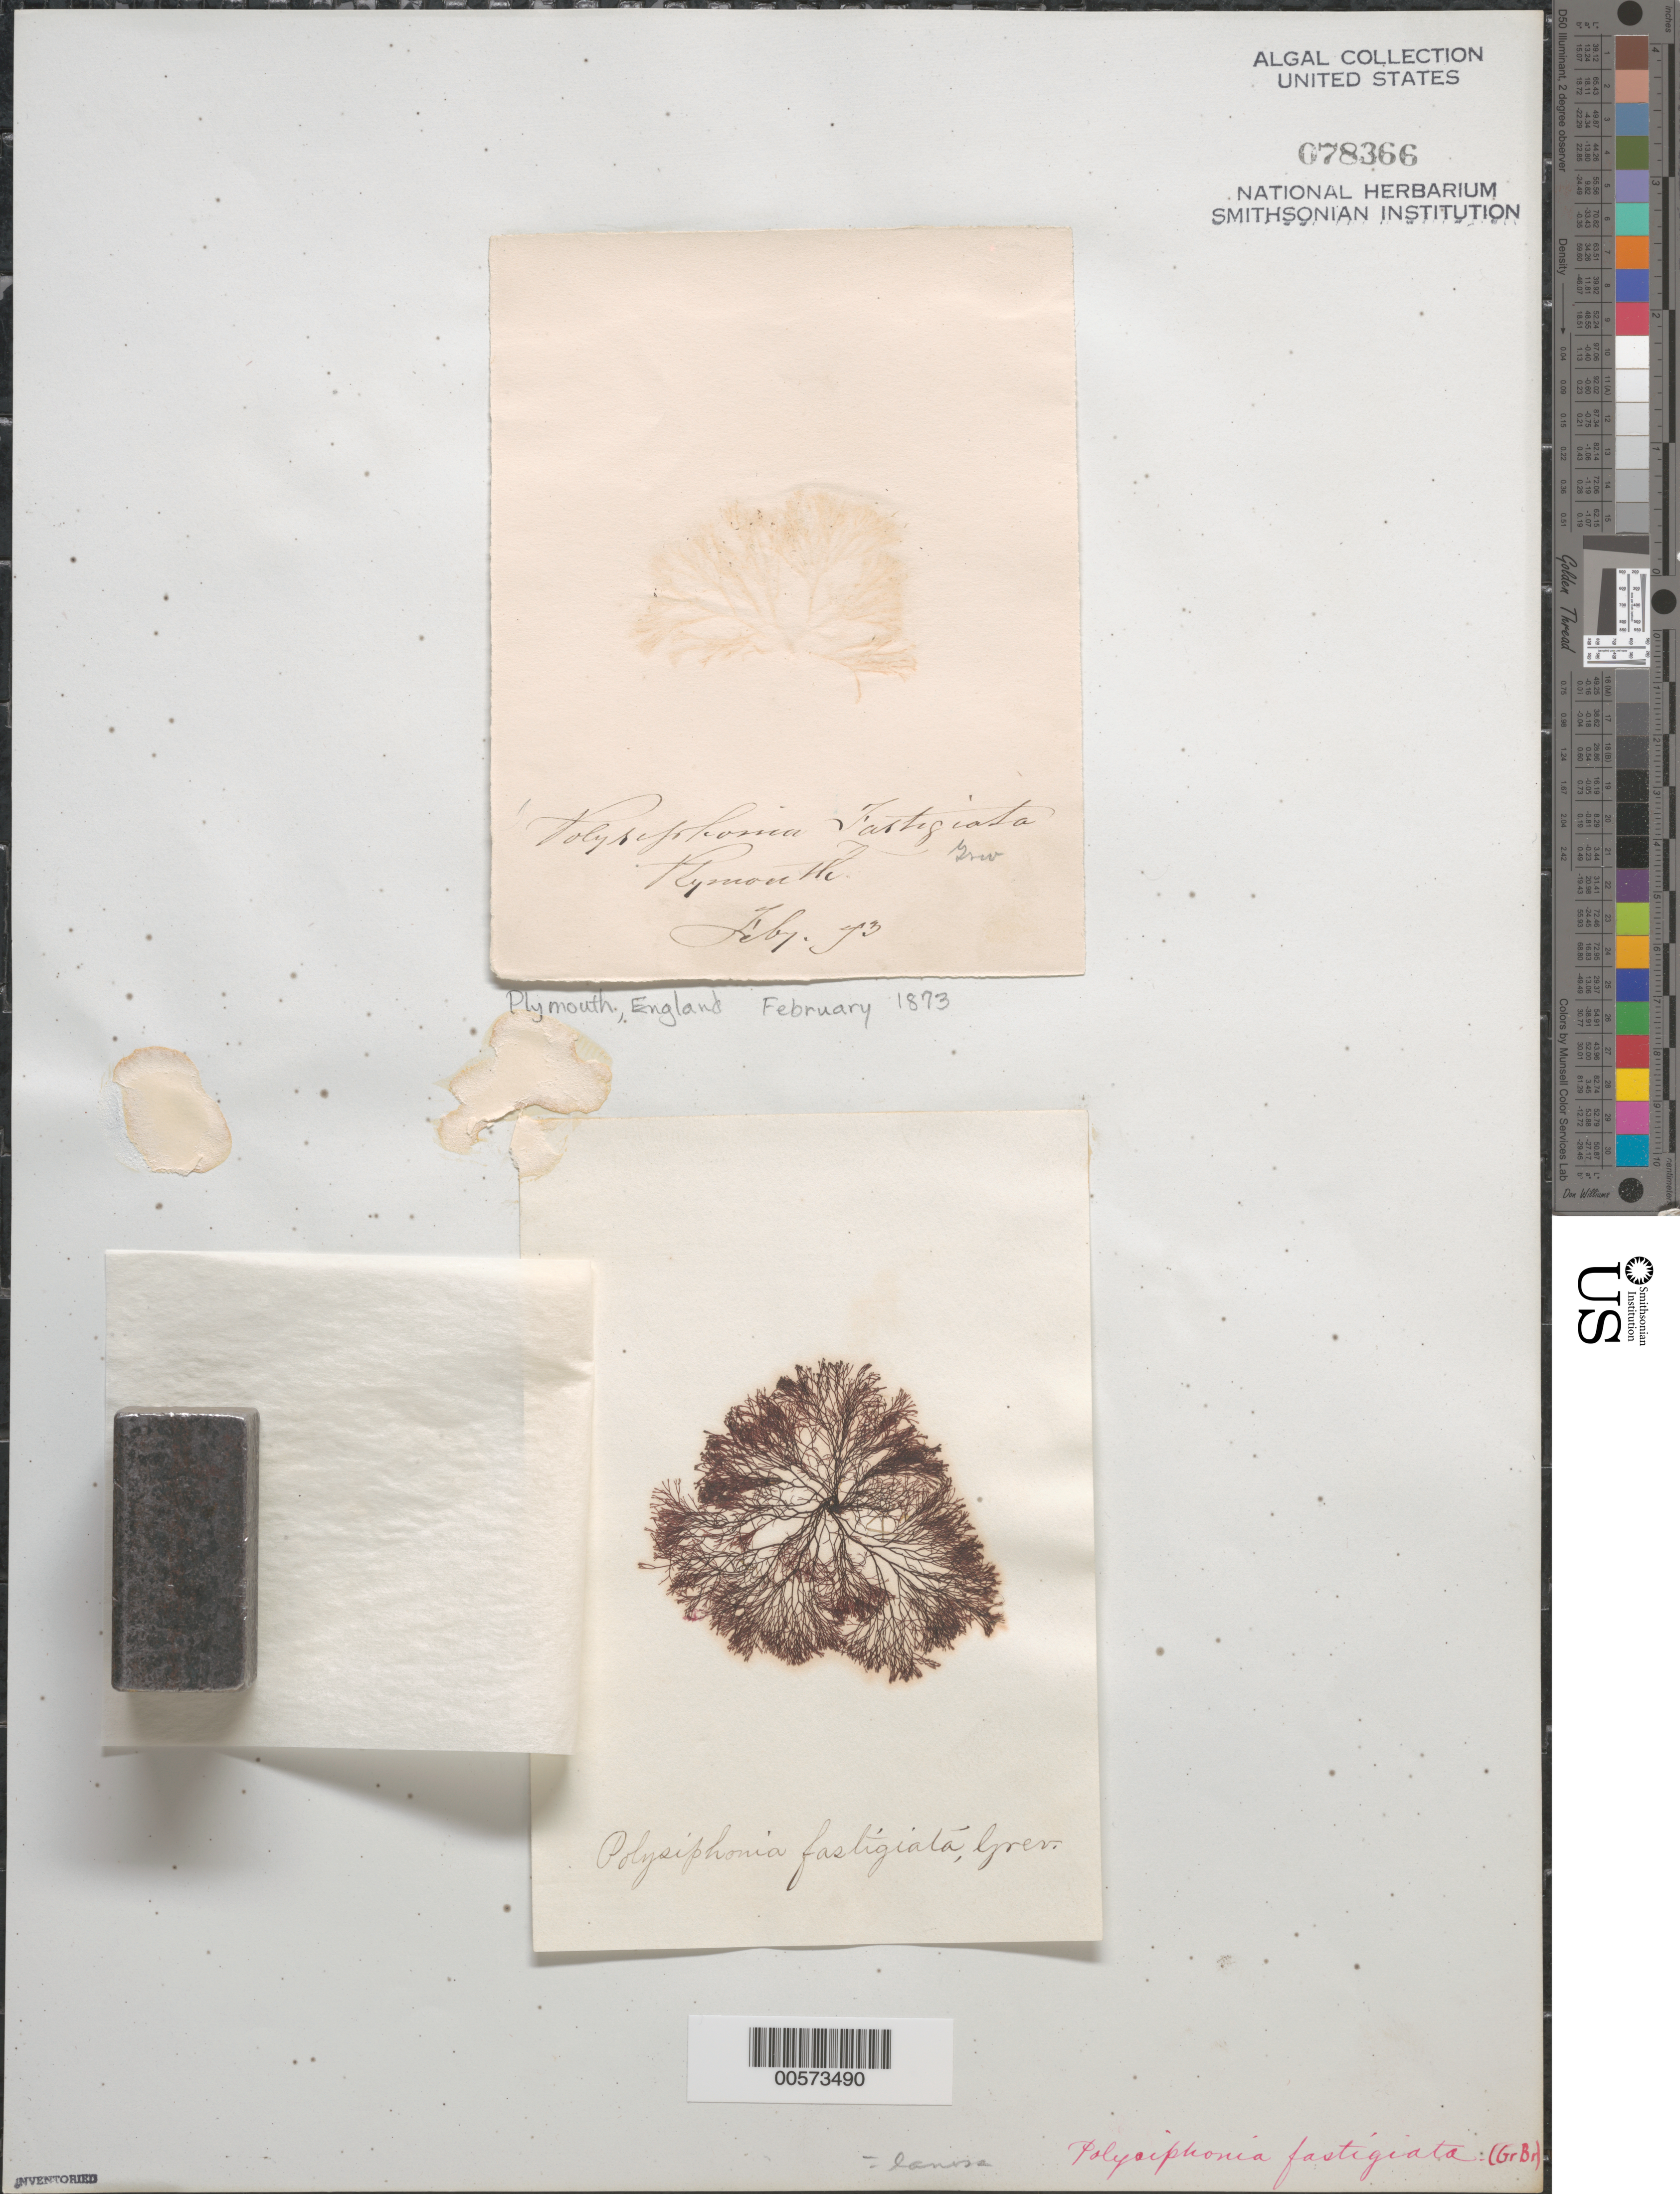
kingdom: Plantae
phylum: Rhodophyta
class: Florideophyceae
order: Ceramiales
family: Rhodomelaceae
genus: Vertebrata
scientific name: Vertebrata lanosa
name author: (L.) T.A. Chr.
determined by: Algae name updating Project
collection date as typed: Feb 1873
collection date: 1873-02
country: United Kingdom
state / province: England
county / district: Devon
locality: Plymouth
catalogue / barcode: US 78366